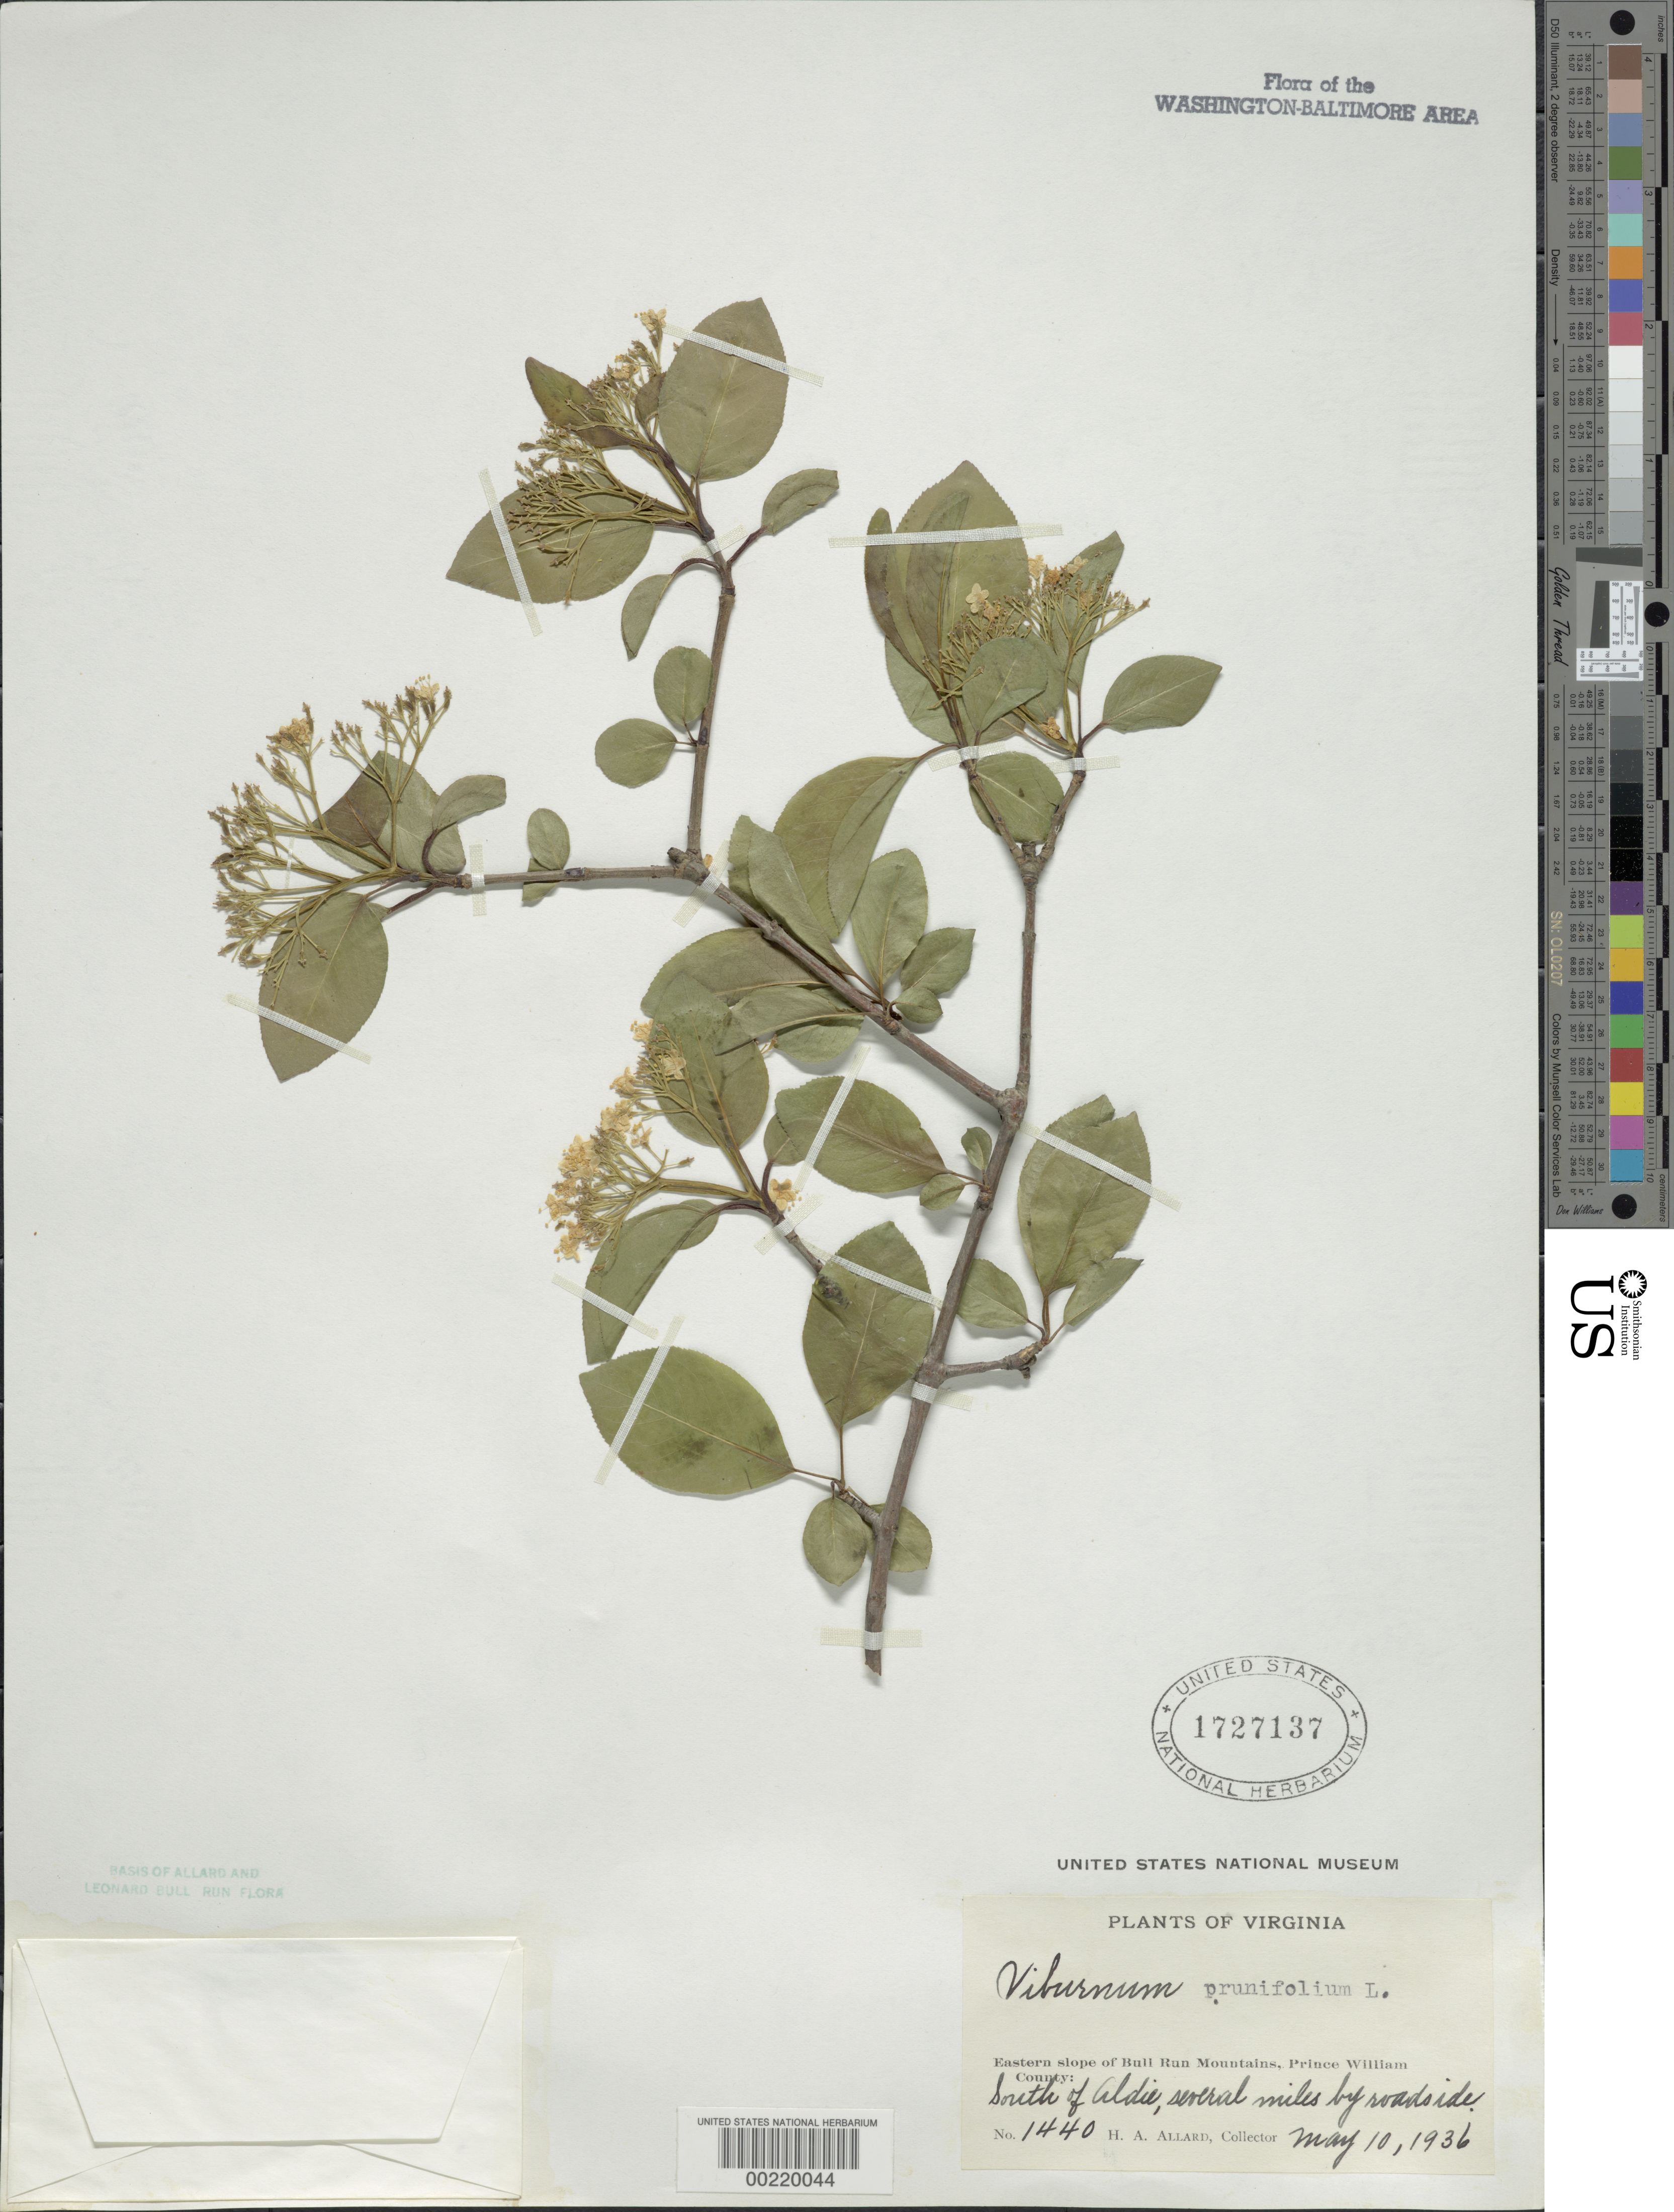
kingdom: Plantae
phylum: Tracheophyta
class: Magnoliopsida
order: Dipsacales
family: Viburnaceae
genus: Viburnum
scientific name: Viburnum prunifolium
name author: L.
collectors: H. A. Allard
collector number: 1440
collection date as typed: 10 May 1936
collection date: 1936-05-10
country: United States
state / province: Virginia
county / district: Prince William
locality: South of Aldie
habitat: Roadside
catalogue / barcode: US 1727137